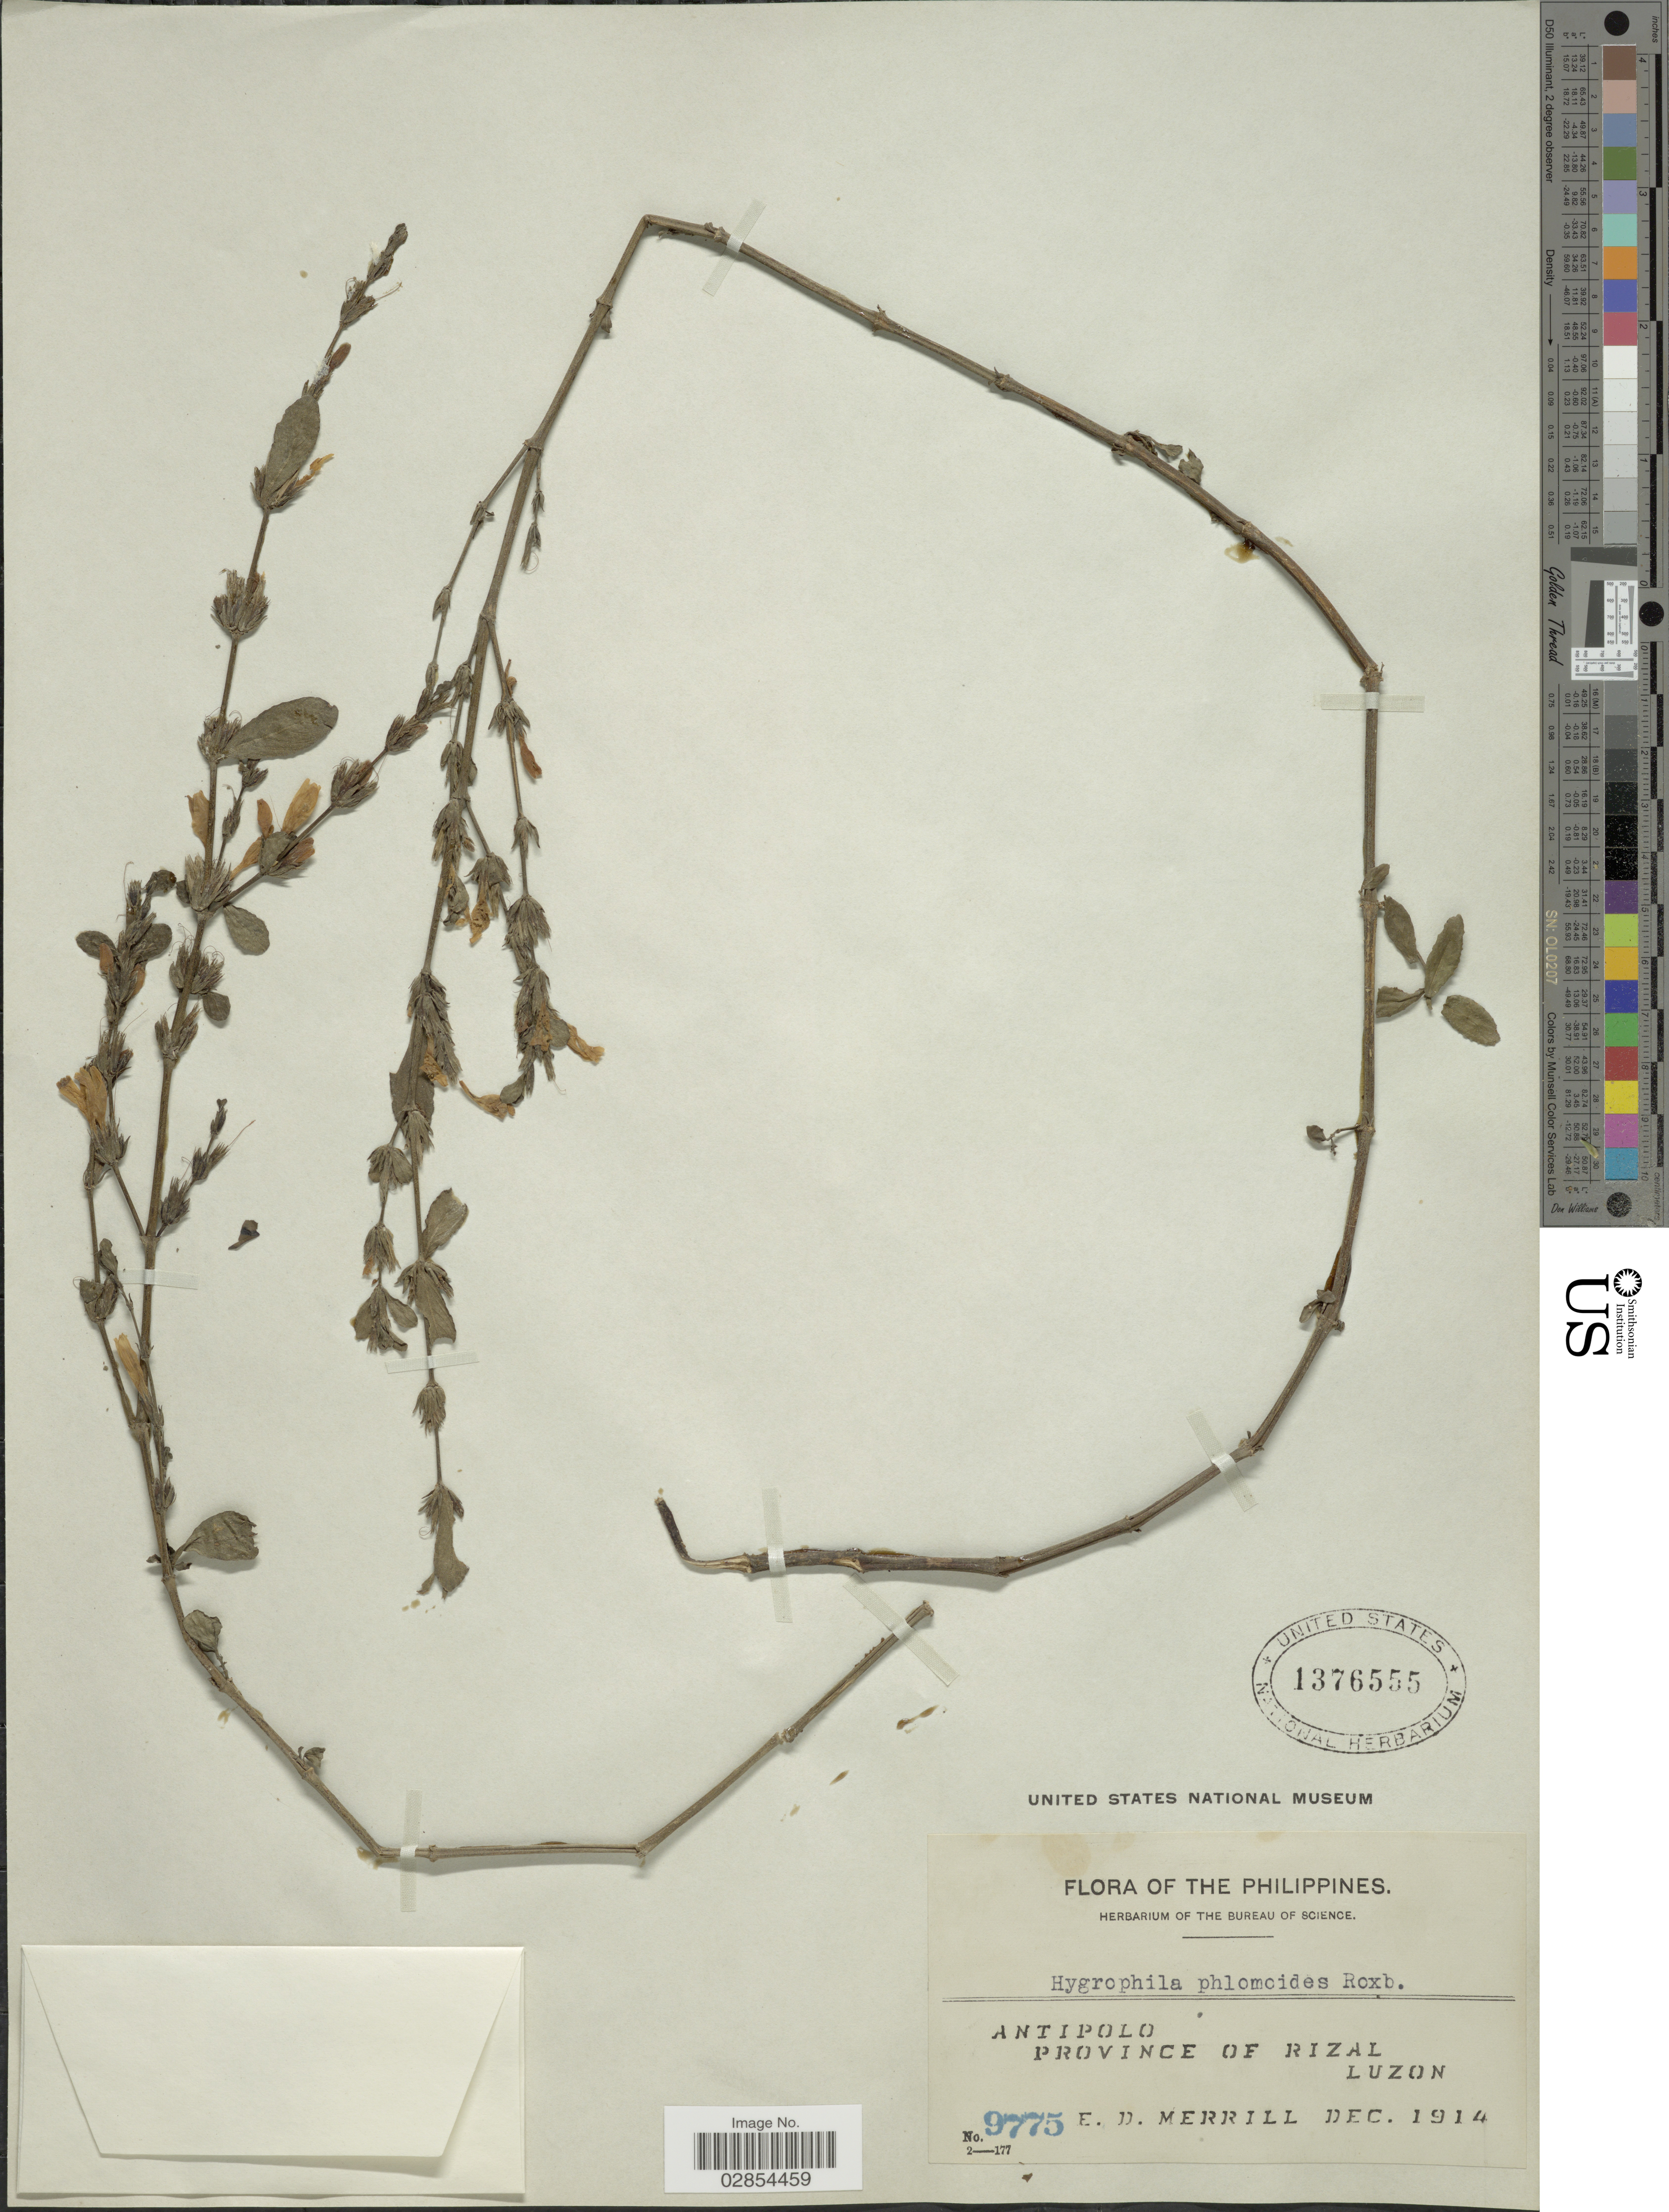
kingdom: Plantae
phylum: Tracheophyta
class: Magnoliopsida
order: Lamiales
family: Acanthaceae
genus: Hygrophila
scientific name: Hygrophila phlomoides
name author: Nees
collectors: E. D. Merrill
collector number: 9775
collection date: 1914-12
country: Philippines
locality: Antipolo. Province of Rizal. Luzon.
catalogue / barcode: US 1376555